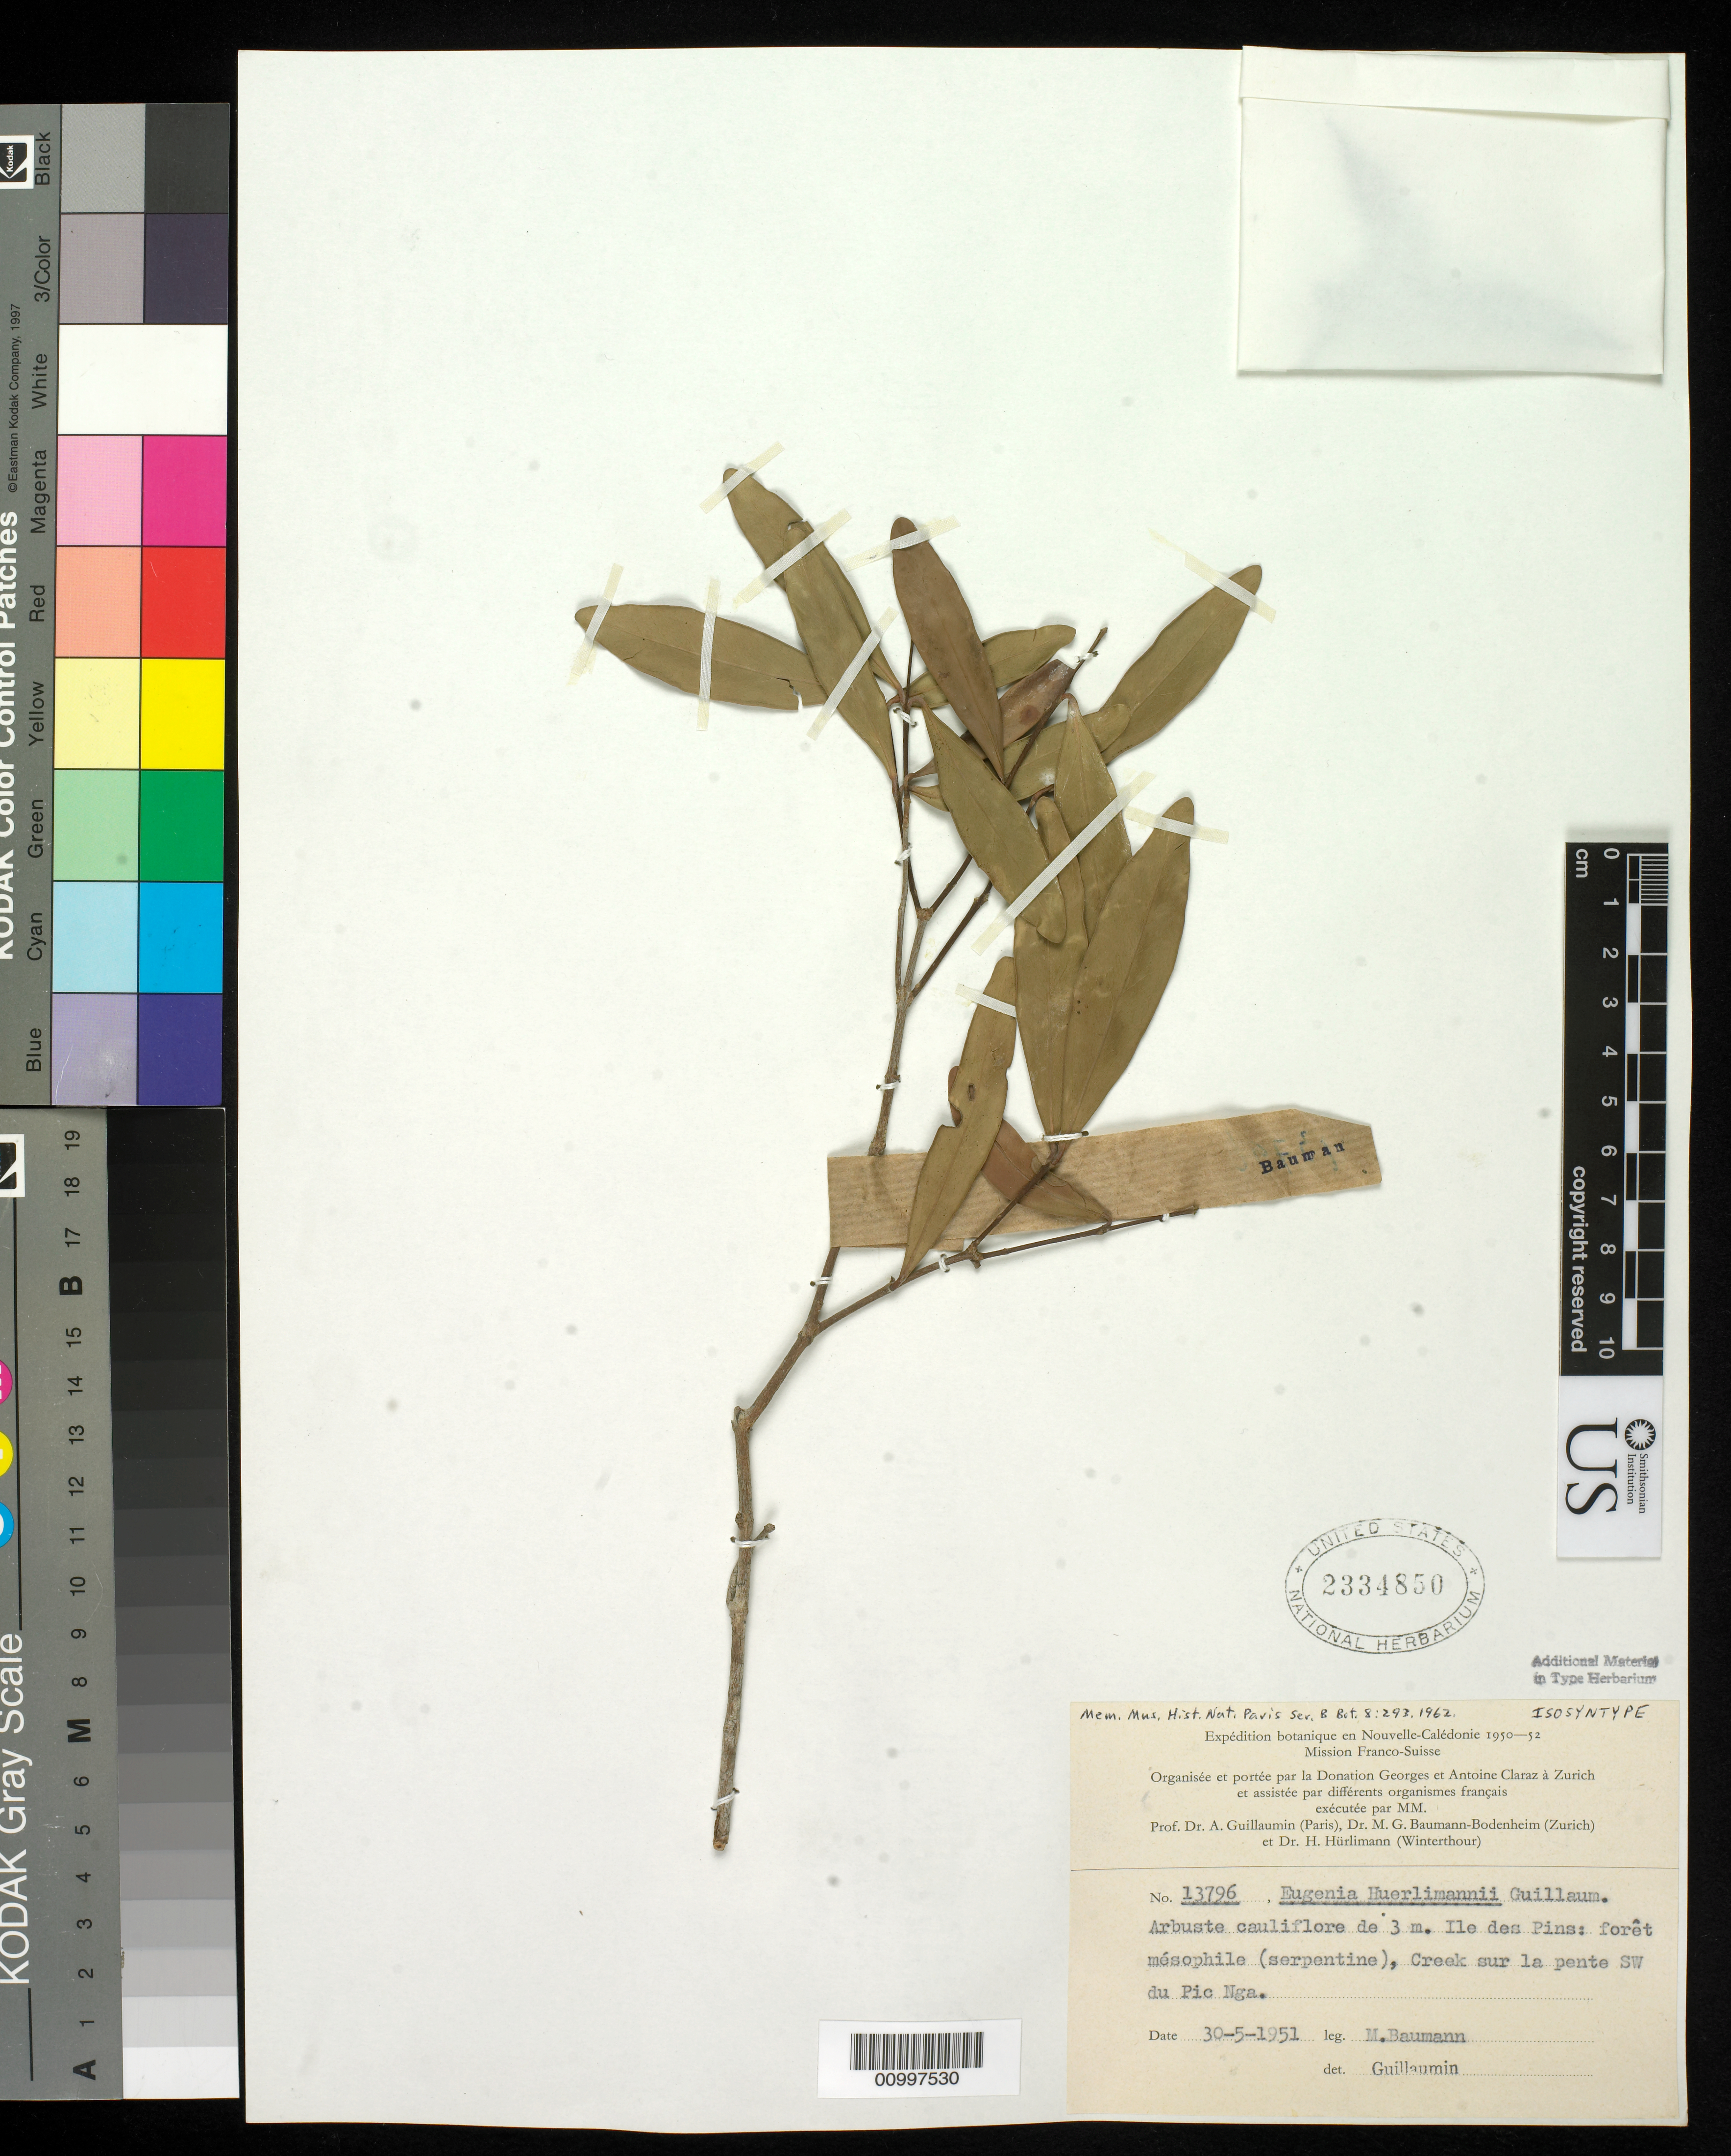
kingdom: Plantae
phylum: Tracheophyta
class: Magnoliopsida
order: Myrtales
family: Myrtaceae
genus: Eugenia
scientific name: Eugenia hurlimannii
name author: Guillaumin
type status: Isosyntype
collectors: M. Baumann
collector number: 13796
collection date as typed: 30 May 1951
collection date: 1951-05-30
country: New Caledonia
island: Isle of Pines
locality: Ile des Pins: Forêt mésophile (serpentine), Creek sur la pente SW du Pic Nga.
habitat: Forêt mésophile (serpentine)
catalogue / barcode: US 2334850